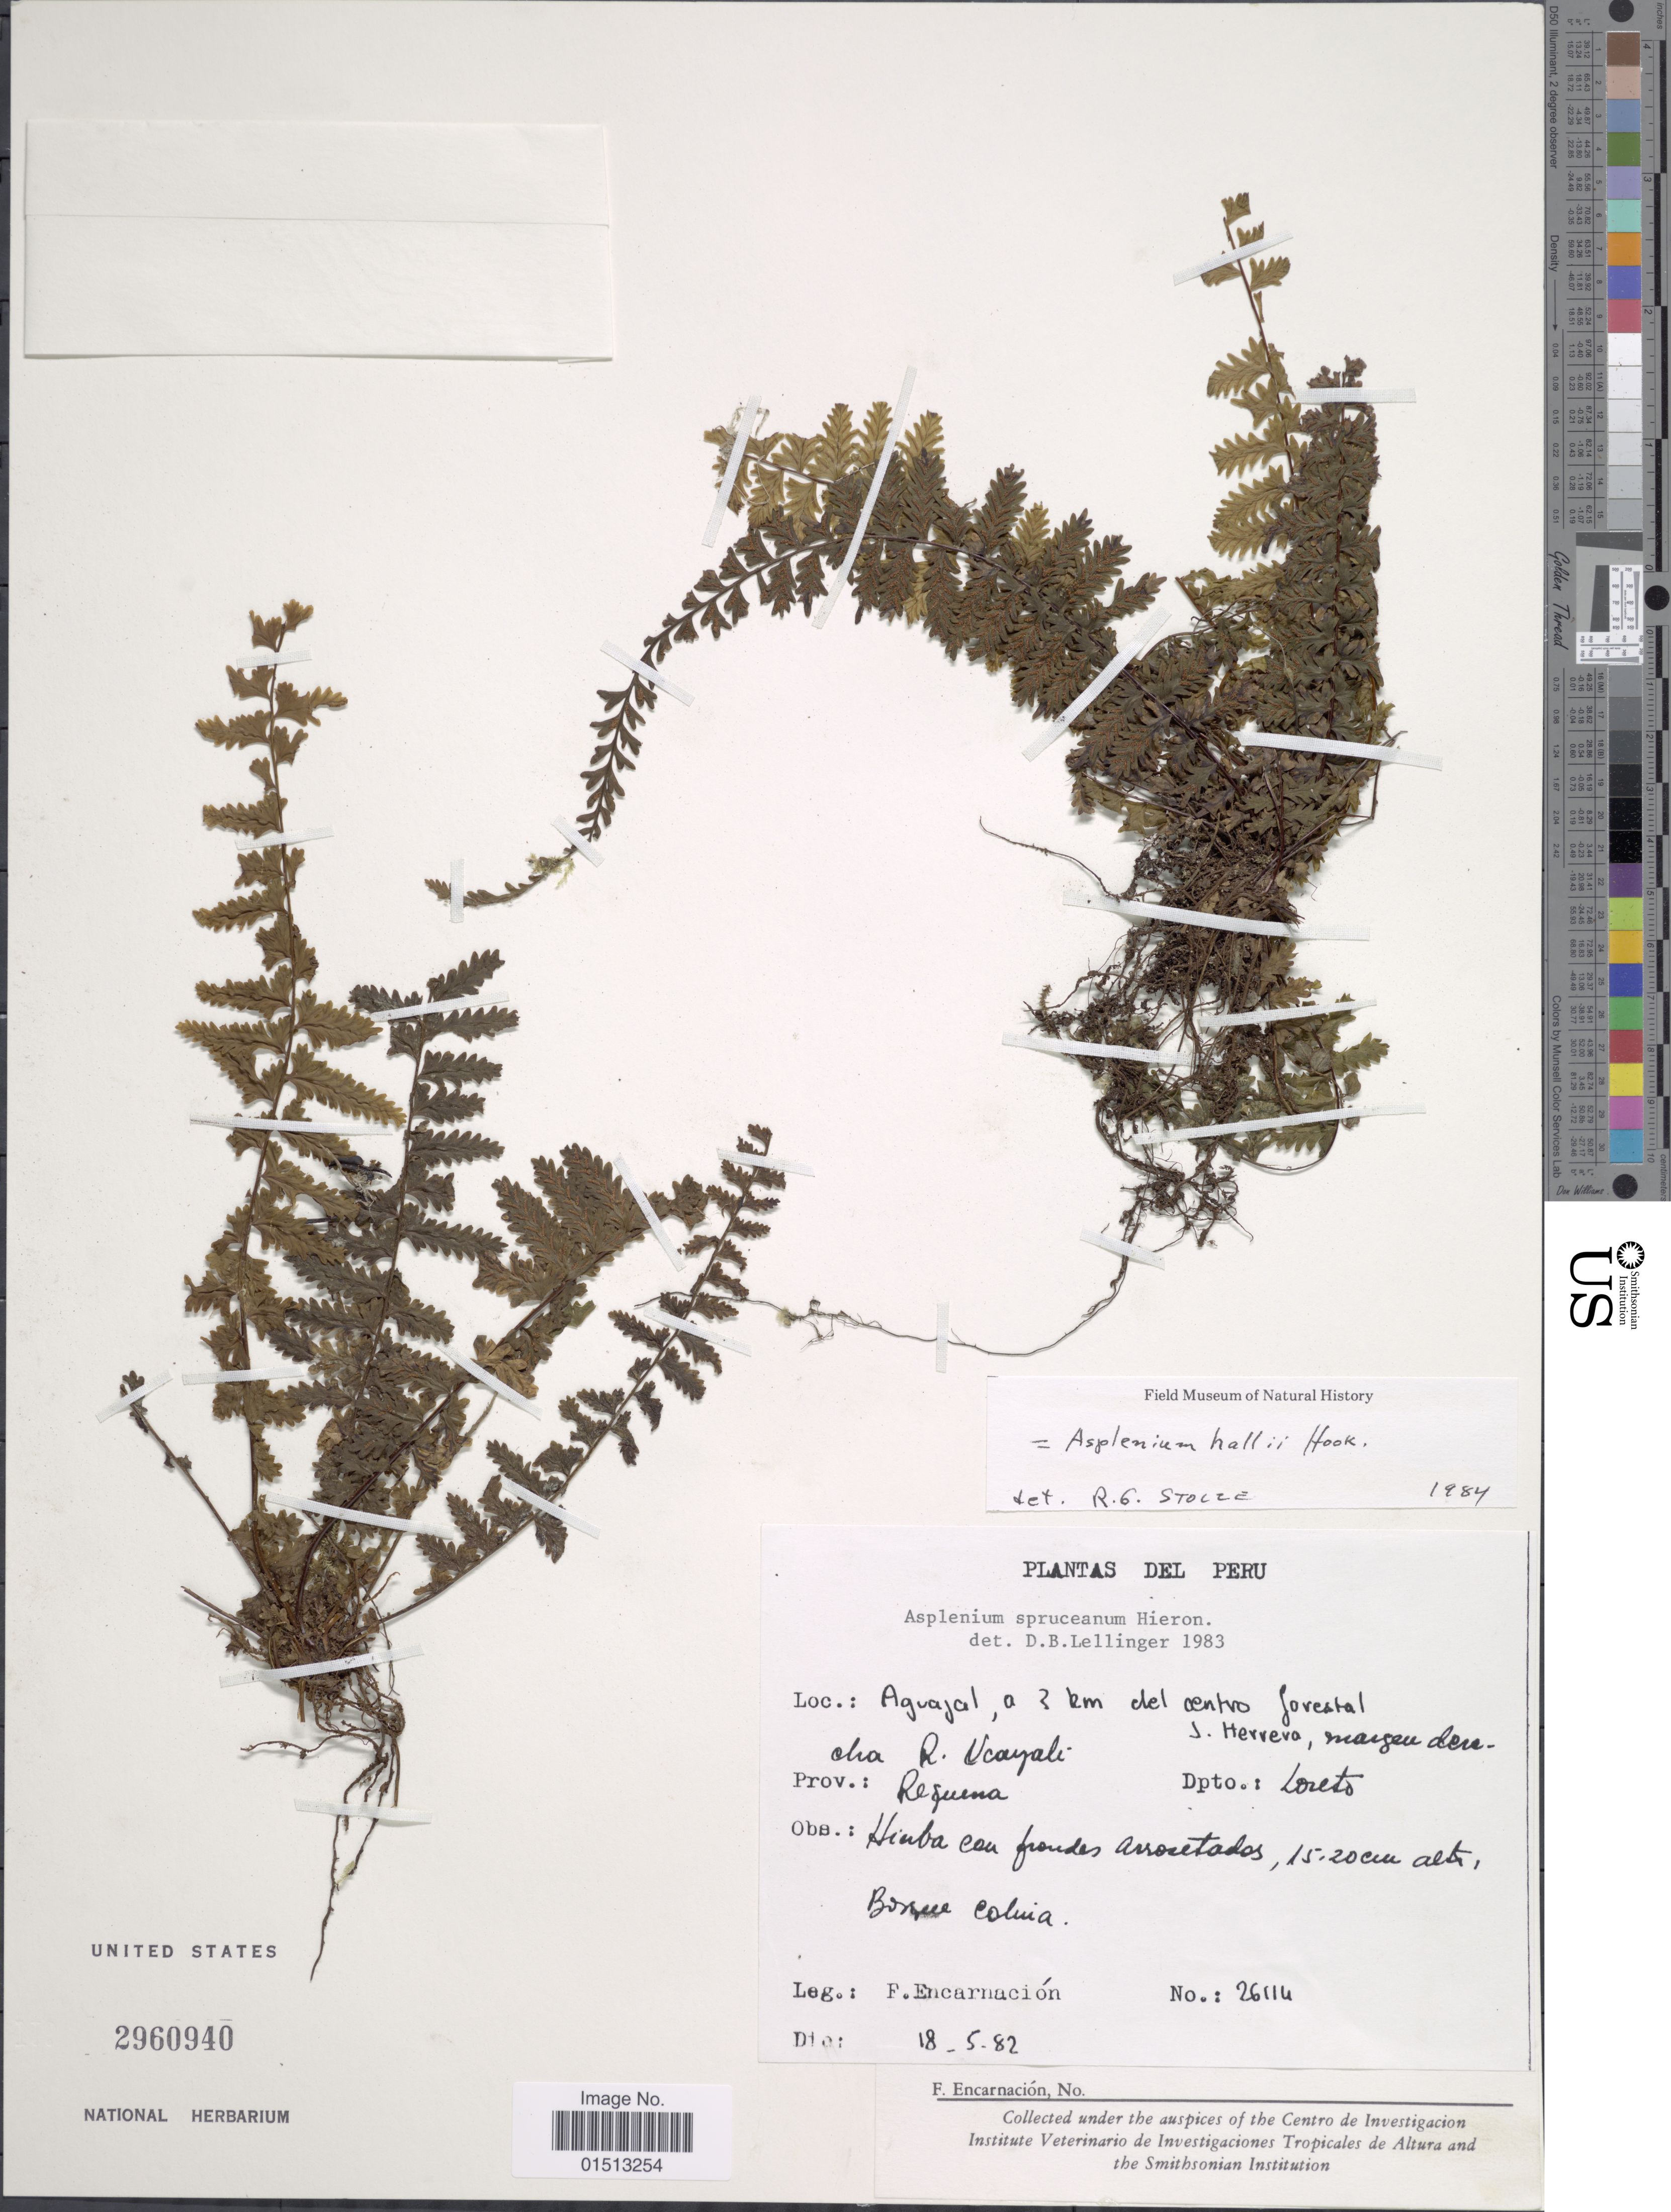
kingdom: Plantae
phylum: Tracheophyta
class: Polypodiopsida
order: Polypodiales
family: Aspleniaceae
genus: Asplenium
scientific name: Asplenium spruceanum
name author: Hieron.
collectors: F. Encarnación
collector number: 26114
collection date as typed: Transcribed d/m/y: 18/5/82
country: Peru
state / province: Loreto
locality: Bosque colina, Aguajal, a 3 km. del centro forestal J. Herrera, margen derecha R. Ucayali, Prov. Requena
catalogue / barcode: US 2960940